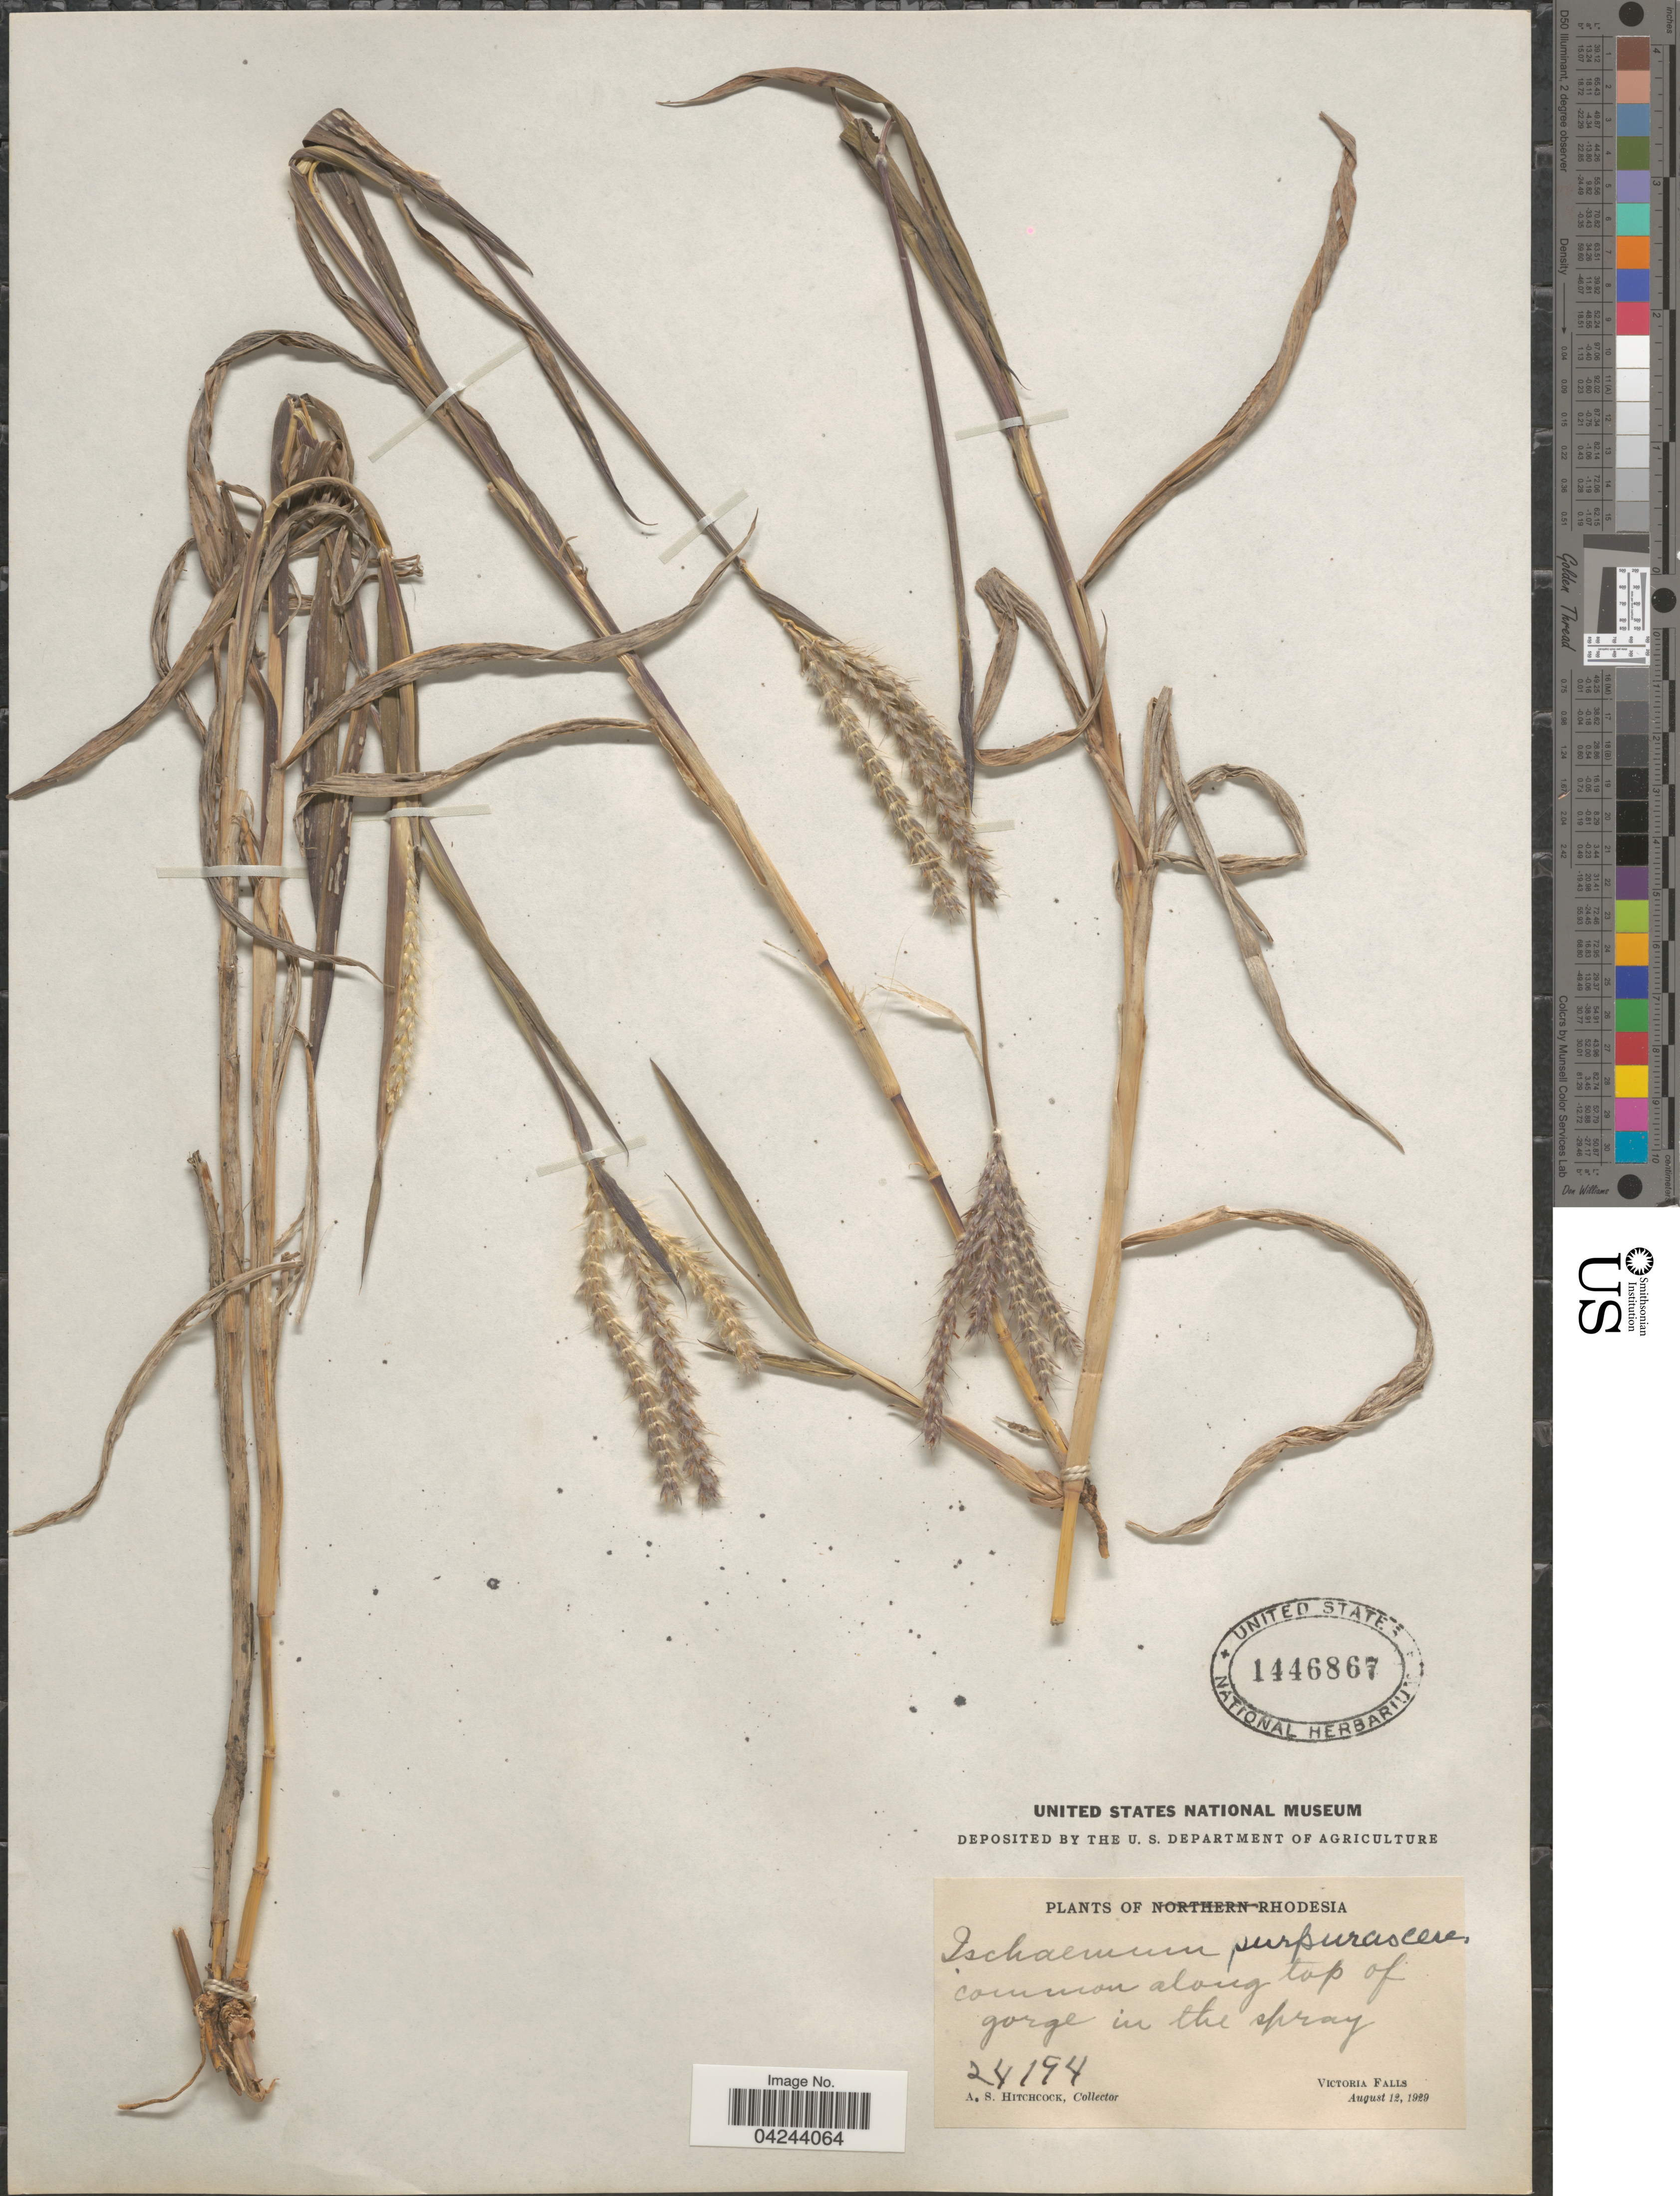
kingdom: Plantae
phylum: Tracheophyta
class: Liliopsida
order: Poales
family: Poaceae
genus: Ischaemum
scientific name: Ischaemum polystachyum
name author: J. Presl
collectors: A. S. Hitchcock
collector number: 24194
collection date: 1929-08-12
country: Zimbabwe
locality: Rhodesia. Victoria Falls.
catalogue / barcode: US 1446867